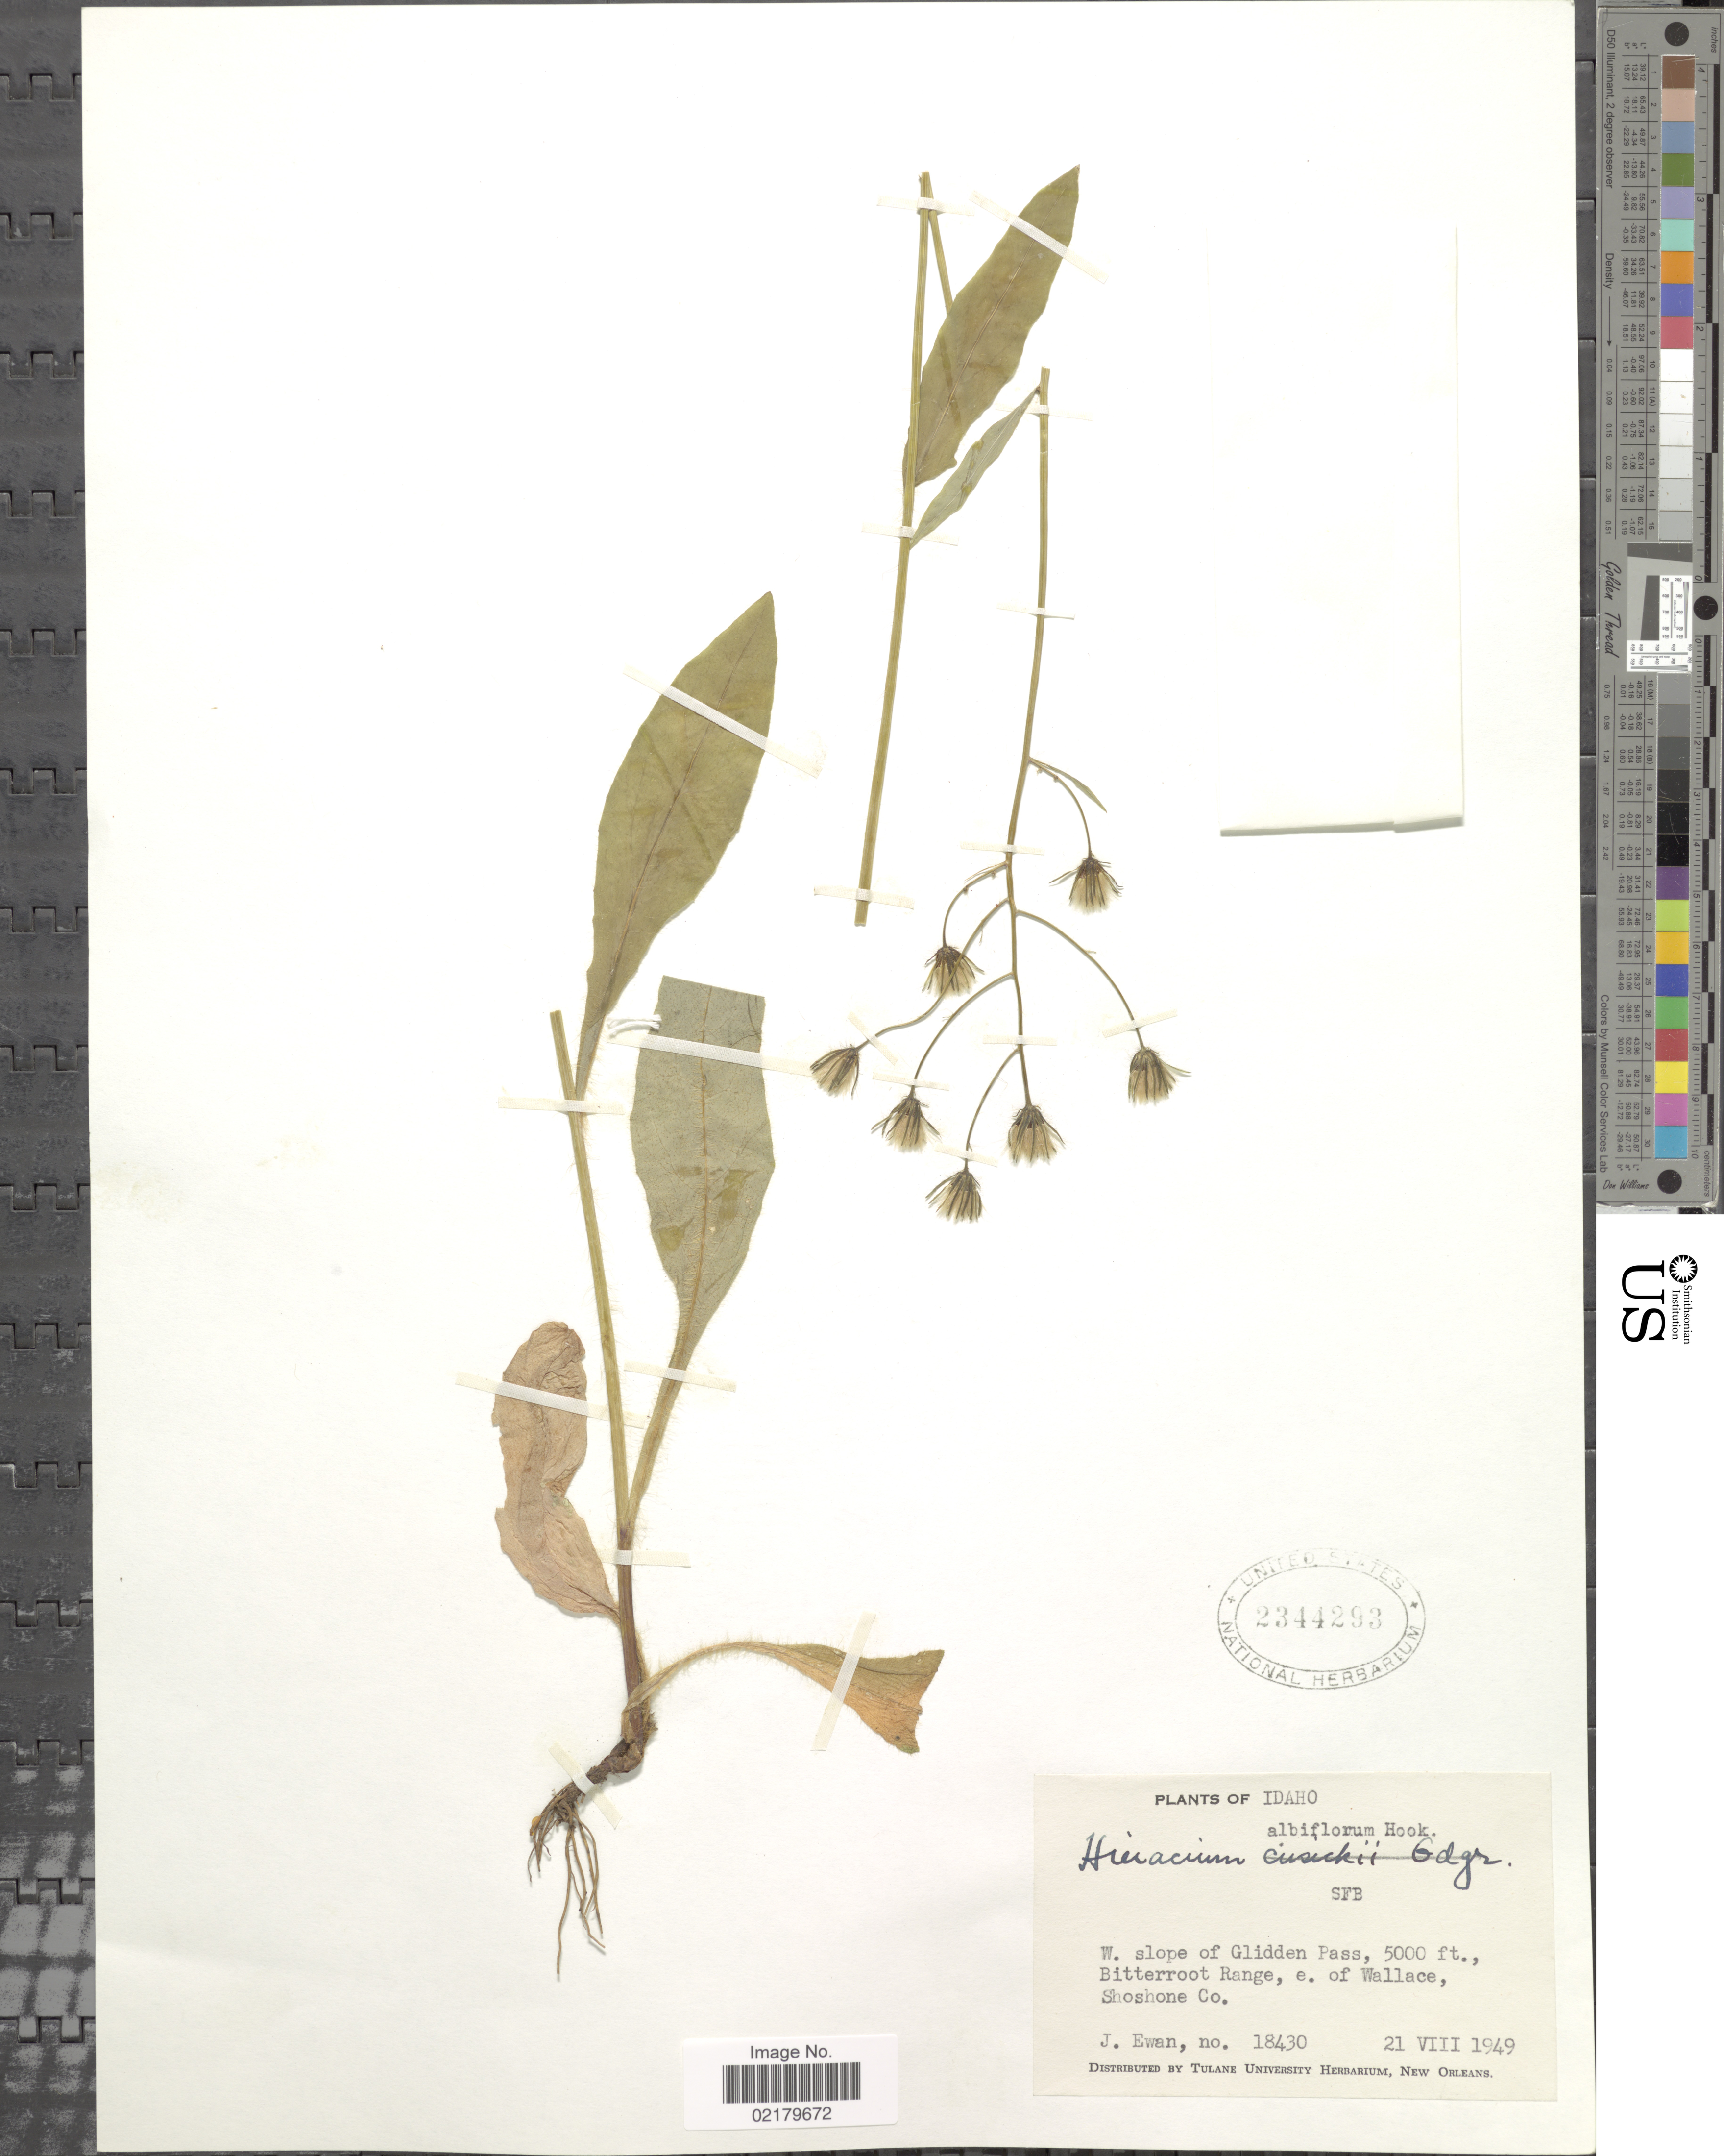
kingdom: Plantae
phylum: Tracheophyta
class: Magnoliopsida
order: Asterales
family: Asteraceae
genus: Hieracium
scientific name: Hieracium albiflorum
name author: Hook.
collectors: J. A. Ewan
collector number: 18430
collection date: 1949-08-21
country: United States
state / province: Idaho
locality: W slope of Glidden Pass., Bitterroot Range, e. of Wallace, Shoshone Co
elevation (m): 1524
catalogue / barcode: US 2344293